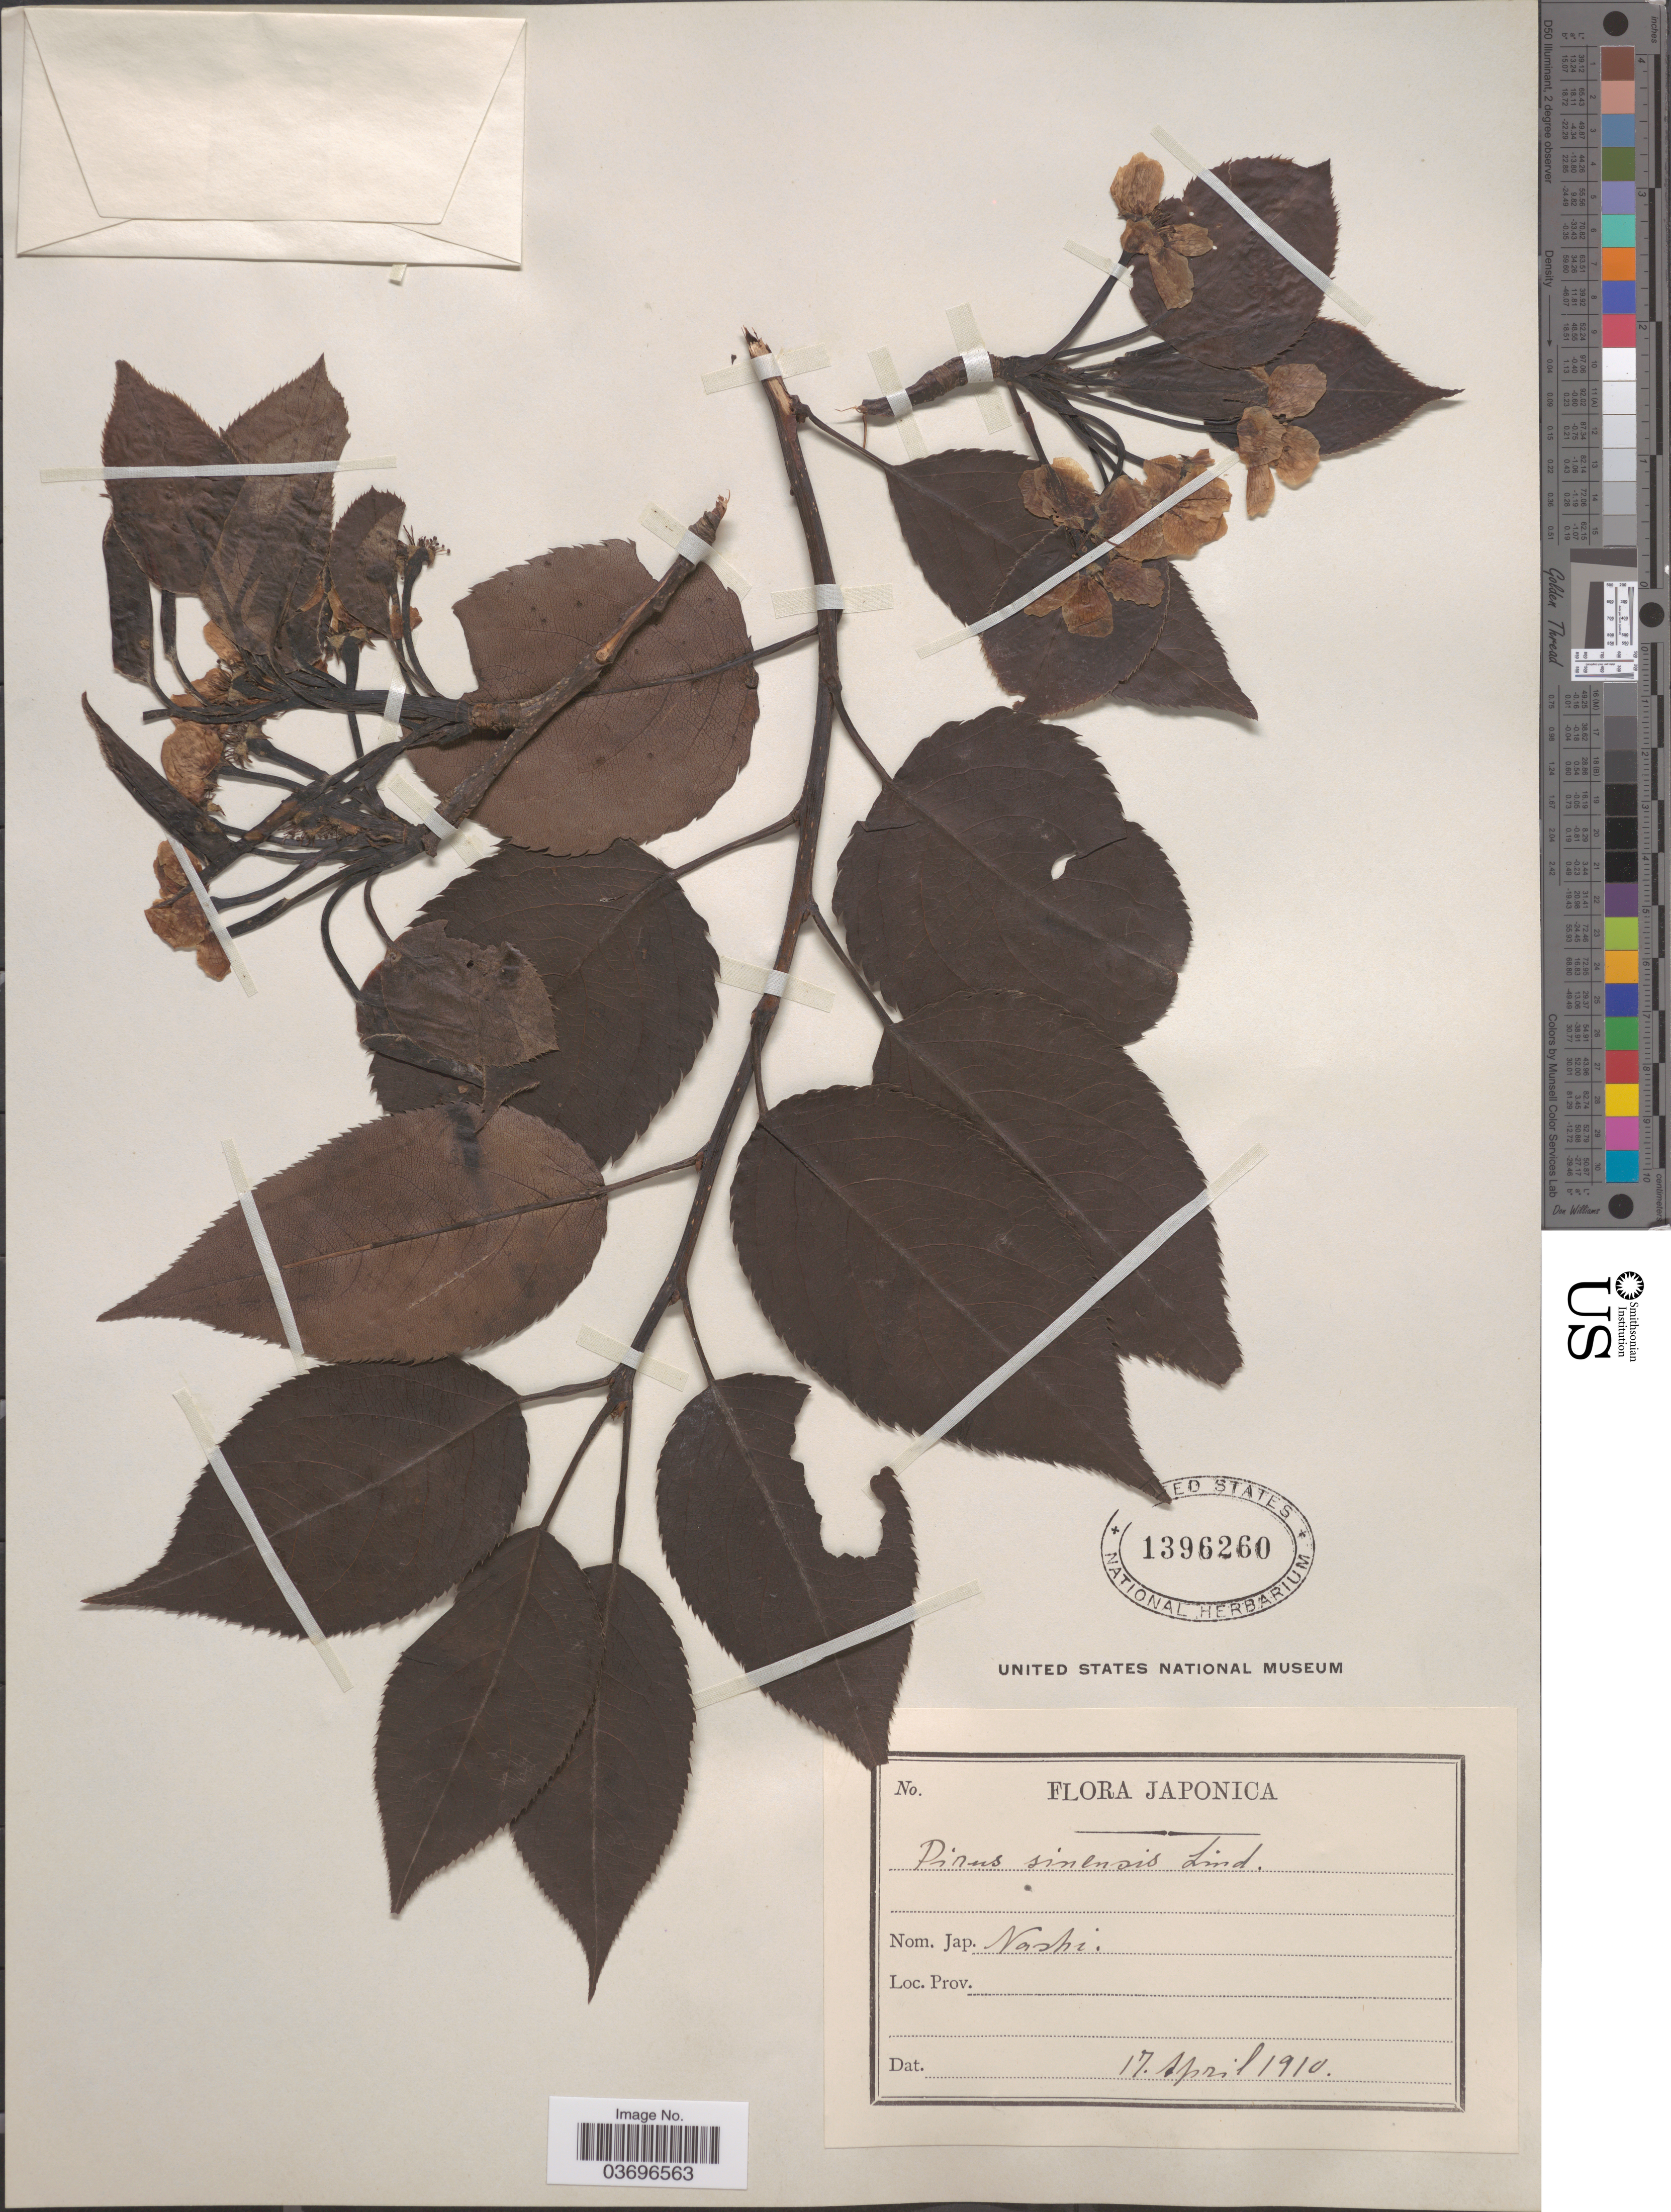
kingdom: Plantae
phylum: Tracheophyta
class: Magnoliopsida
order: Rosales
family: Rosaceae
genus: Pyrus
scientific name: Pyrus sinensis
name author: Lindl.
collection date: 1910-04-17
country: Japan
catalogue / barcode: US 1396260